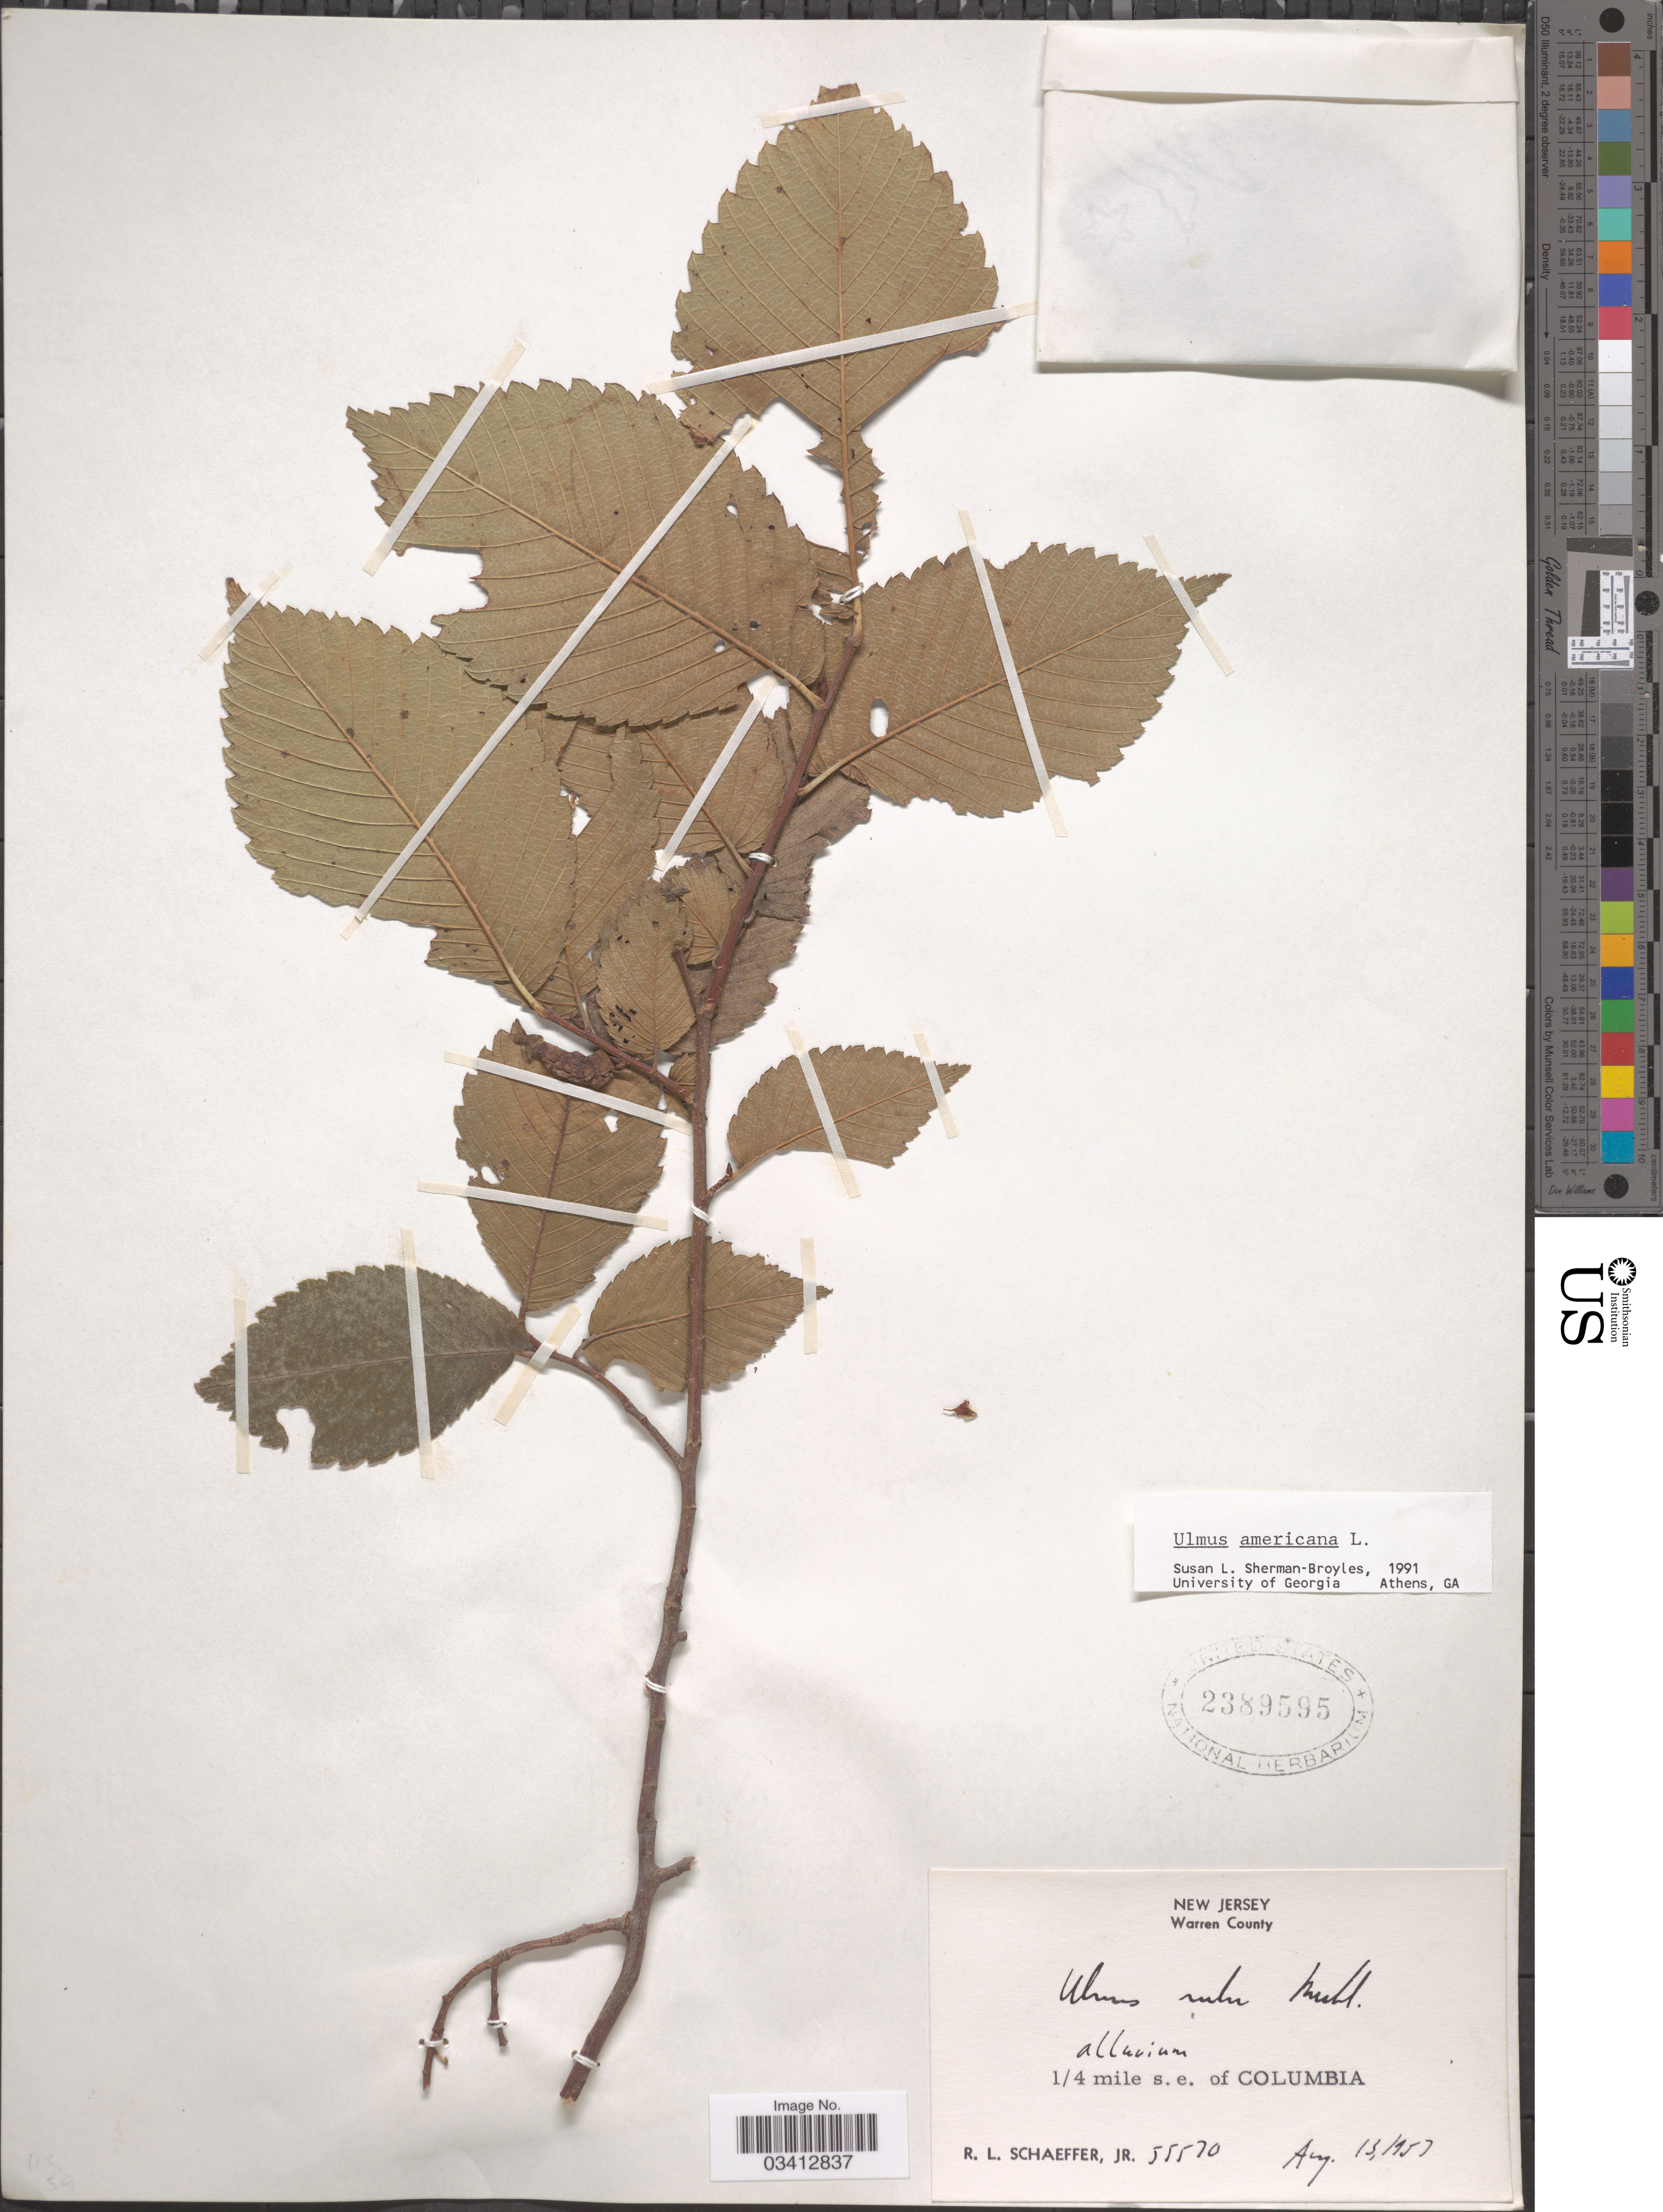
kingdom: Plantae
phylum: Tracheophyta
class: Magnoliopsida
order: Rosales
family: Ulmaceae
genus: Ulmus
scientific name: Ulmus americana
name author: L.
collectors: R. L. Schaeffer Jr.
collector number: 55570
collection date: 1957-08-13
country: United States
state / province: New Jersey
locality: Warren County. ¼ mile s.e. of Columbia.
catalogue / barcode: US 2389595